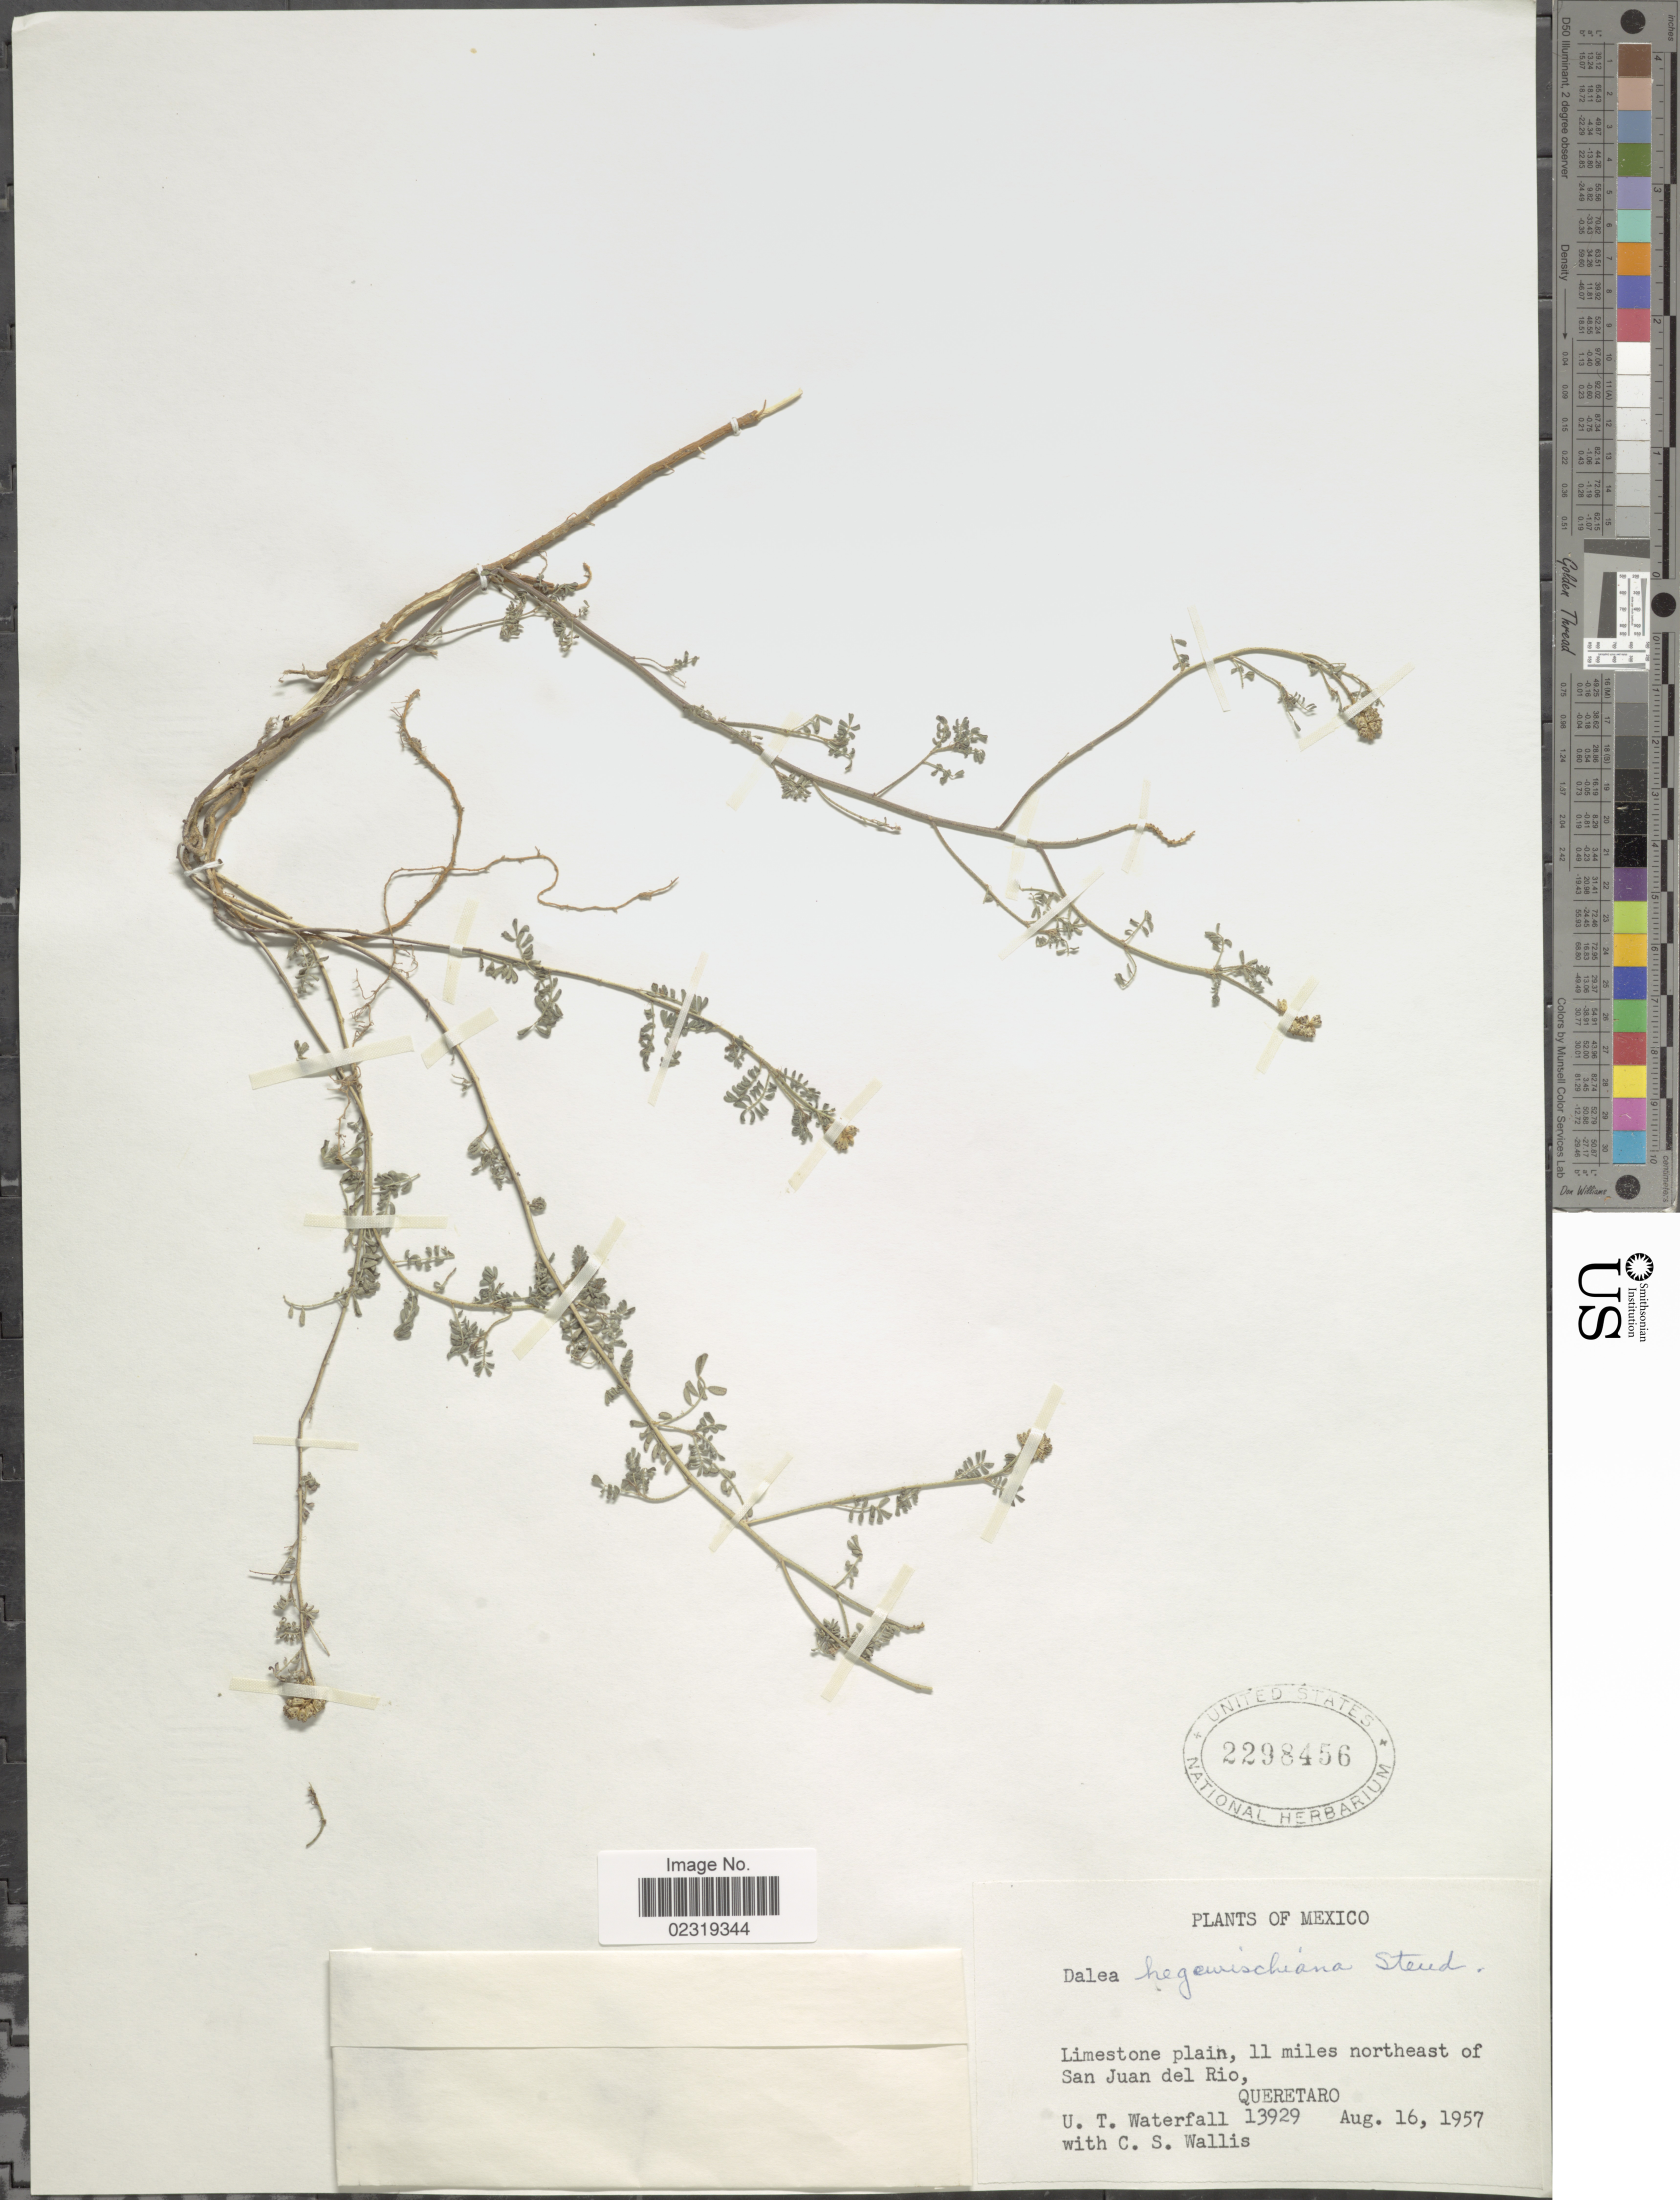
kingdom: Plantae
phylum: Tracheophyta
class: Magnoliopsida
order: Fabales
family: Fabaceae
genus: Dalea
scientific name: Dalea hegewischiana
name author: Steud.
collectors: U. T. Waterfall & C. S. Wallis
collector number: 13929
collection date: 1957-08-16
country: Mexico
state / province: Querétaro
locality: Limestone plain, 11 miles northeast of San Juan del Rio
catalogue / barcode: US 2298456